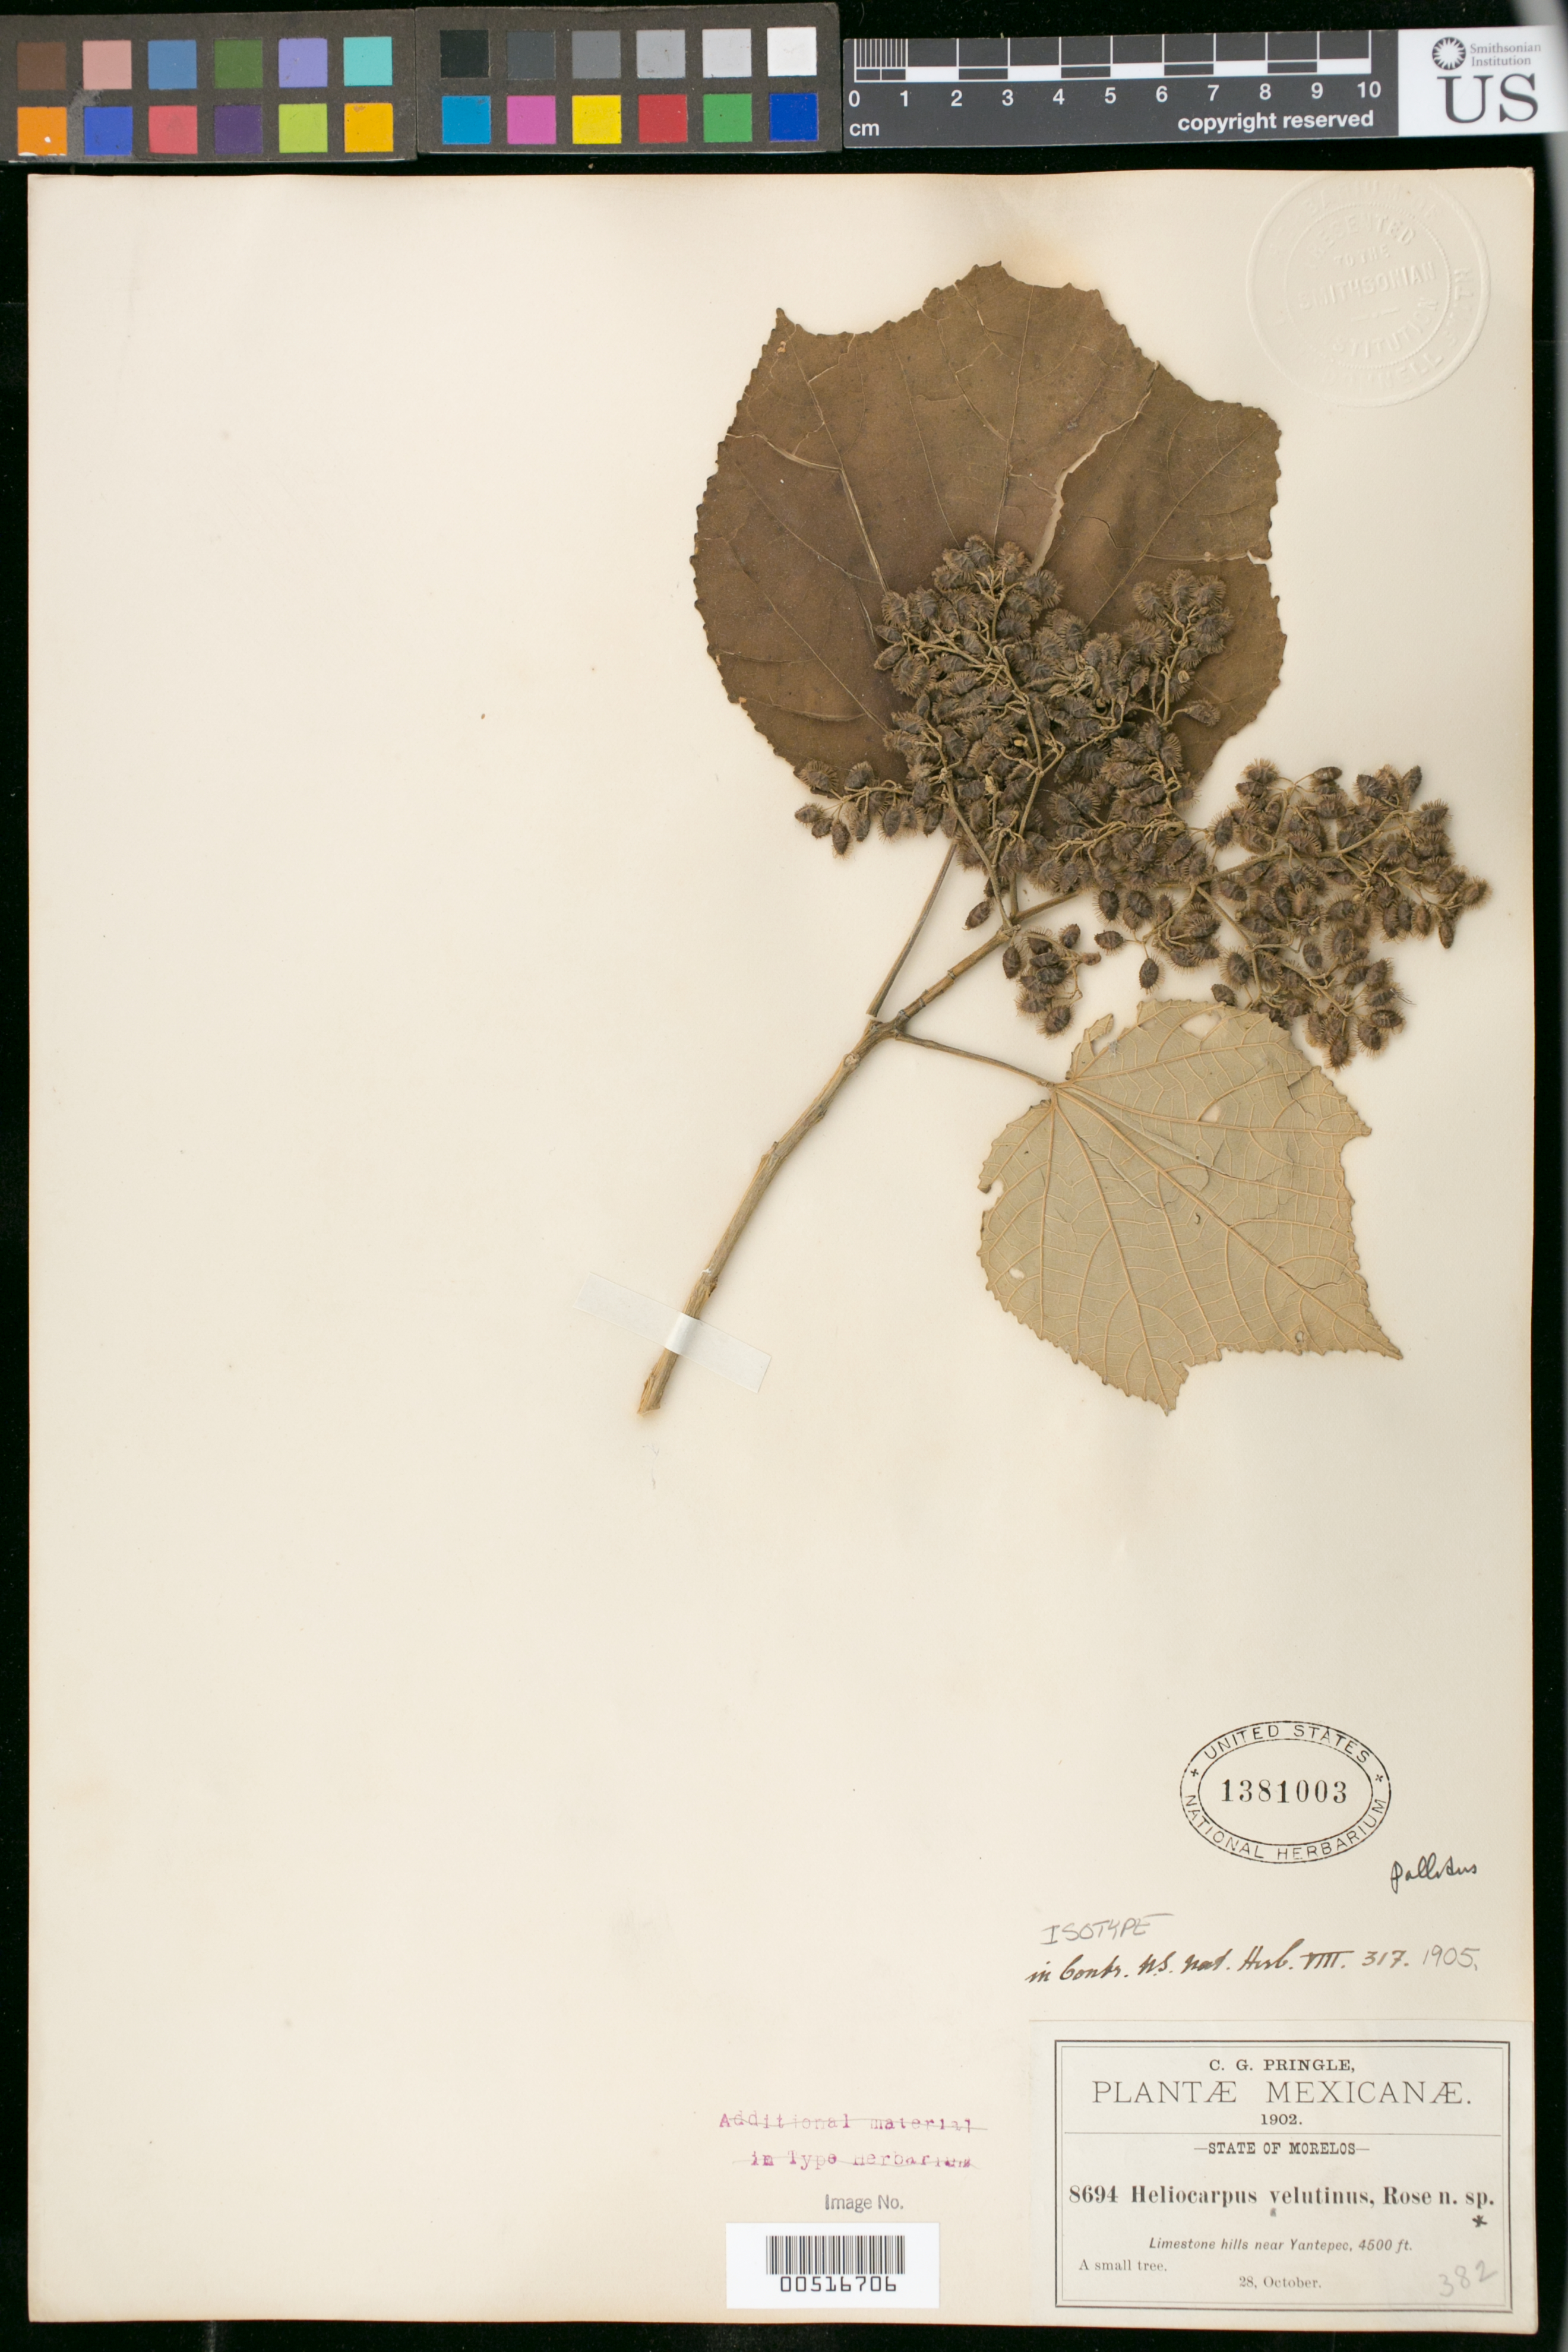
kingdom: Plantae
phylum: Tracheophyta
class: Magnoliopsida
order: Malvales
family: Malvaceae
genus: Heliocarpus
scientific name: Heliocarpus velutinus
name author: Rose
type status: Type Collection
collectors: C. G. Pringle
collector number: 8694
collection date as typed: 28 Oct 1902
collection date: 1902-10-28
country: Mexico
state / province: Morelos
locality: State of Morelos. Limestone hills near Yautepec.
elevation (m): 1372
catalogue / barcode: US 1381003